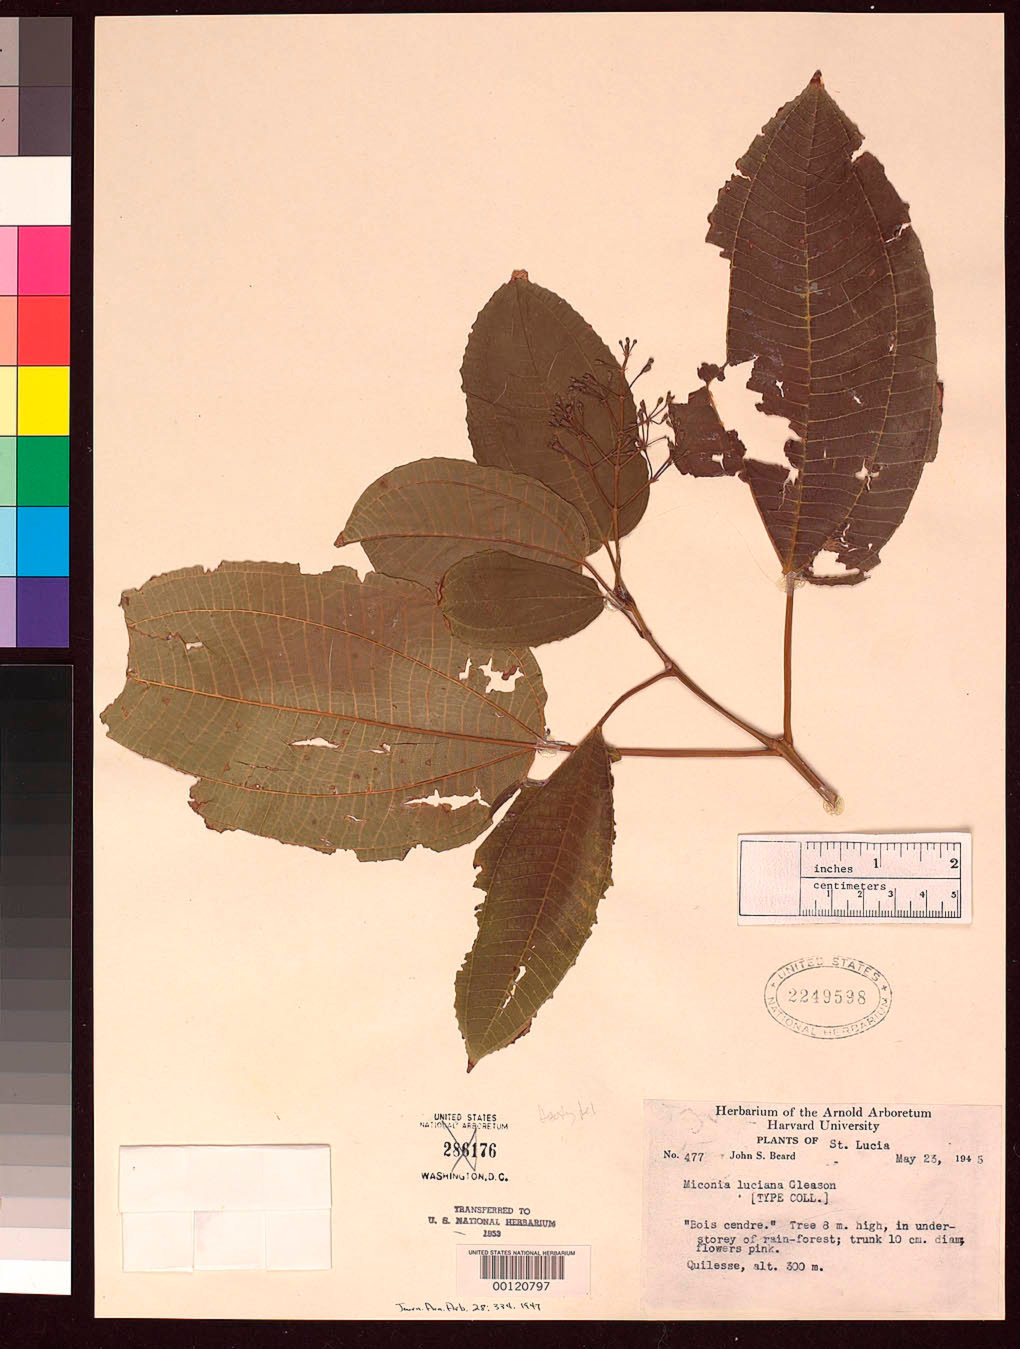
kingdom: Plantae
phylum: Tracheophyta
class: Magnoliopsida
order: Myrtales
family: Melastomataceae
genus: Miconia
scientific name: Miconia luciana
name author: Gleason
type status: Isotype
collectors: J. Beard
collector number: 477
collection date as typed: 23 May 1944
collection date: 1944-05-23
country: St. Lucia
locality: Quilesse.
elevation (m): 300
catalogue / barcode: US 2249598